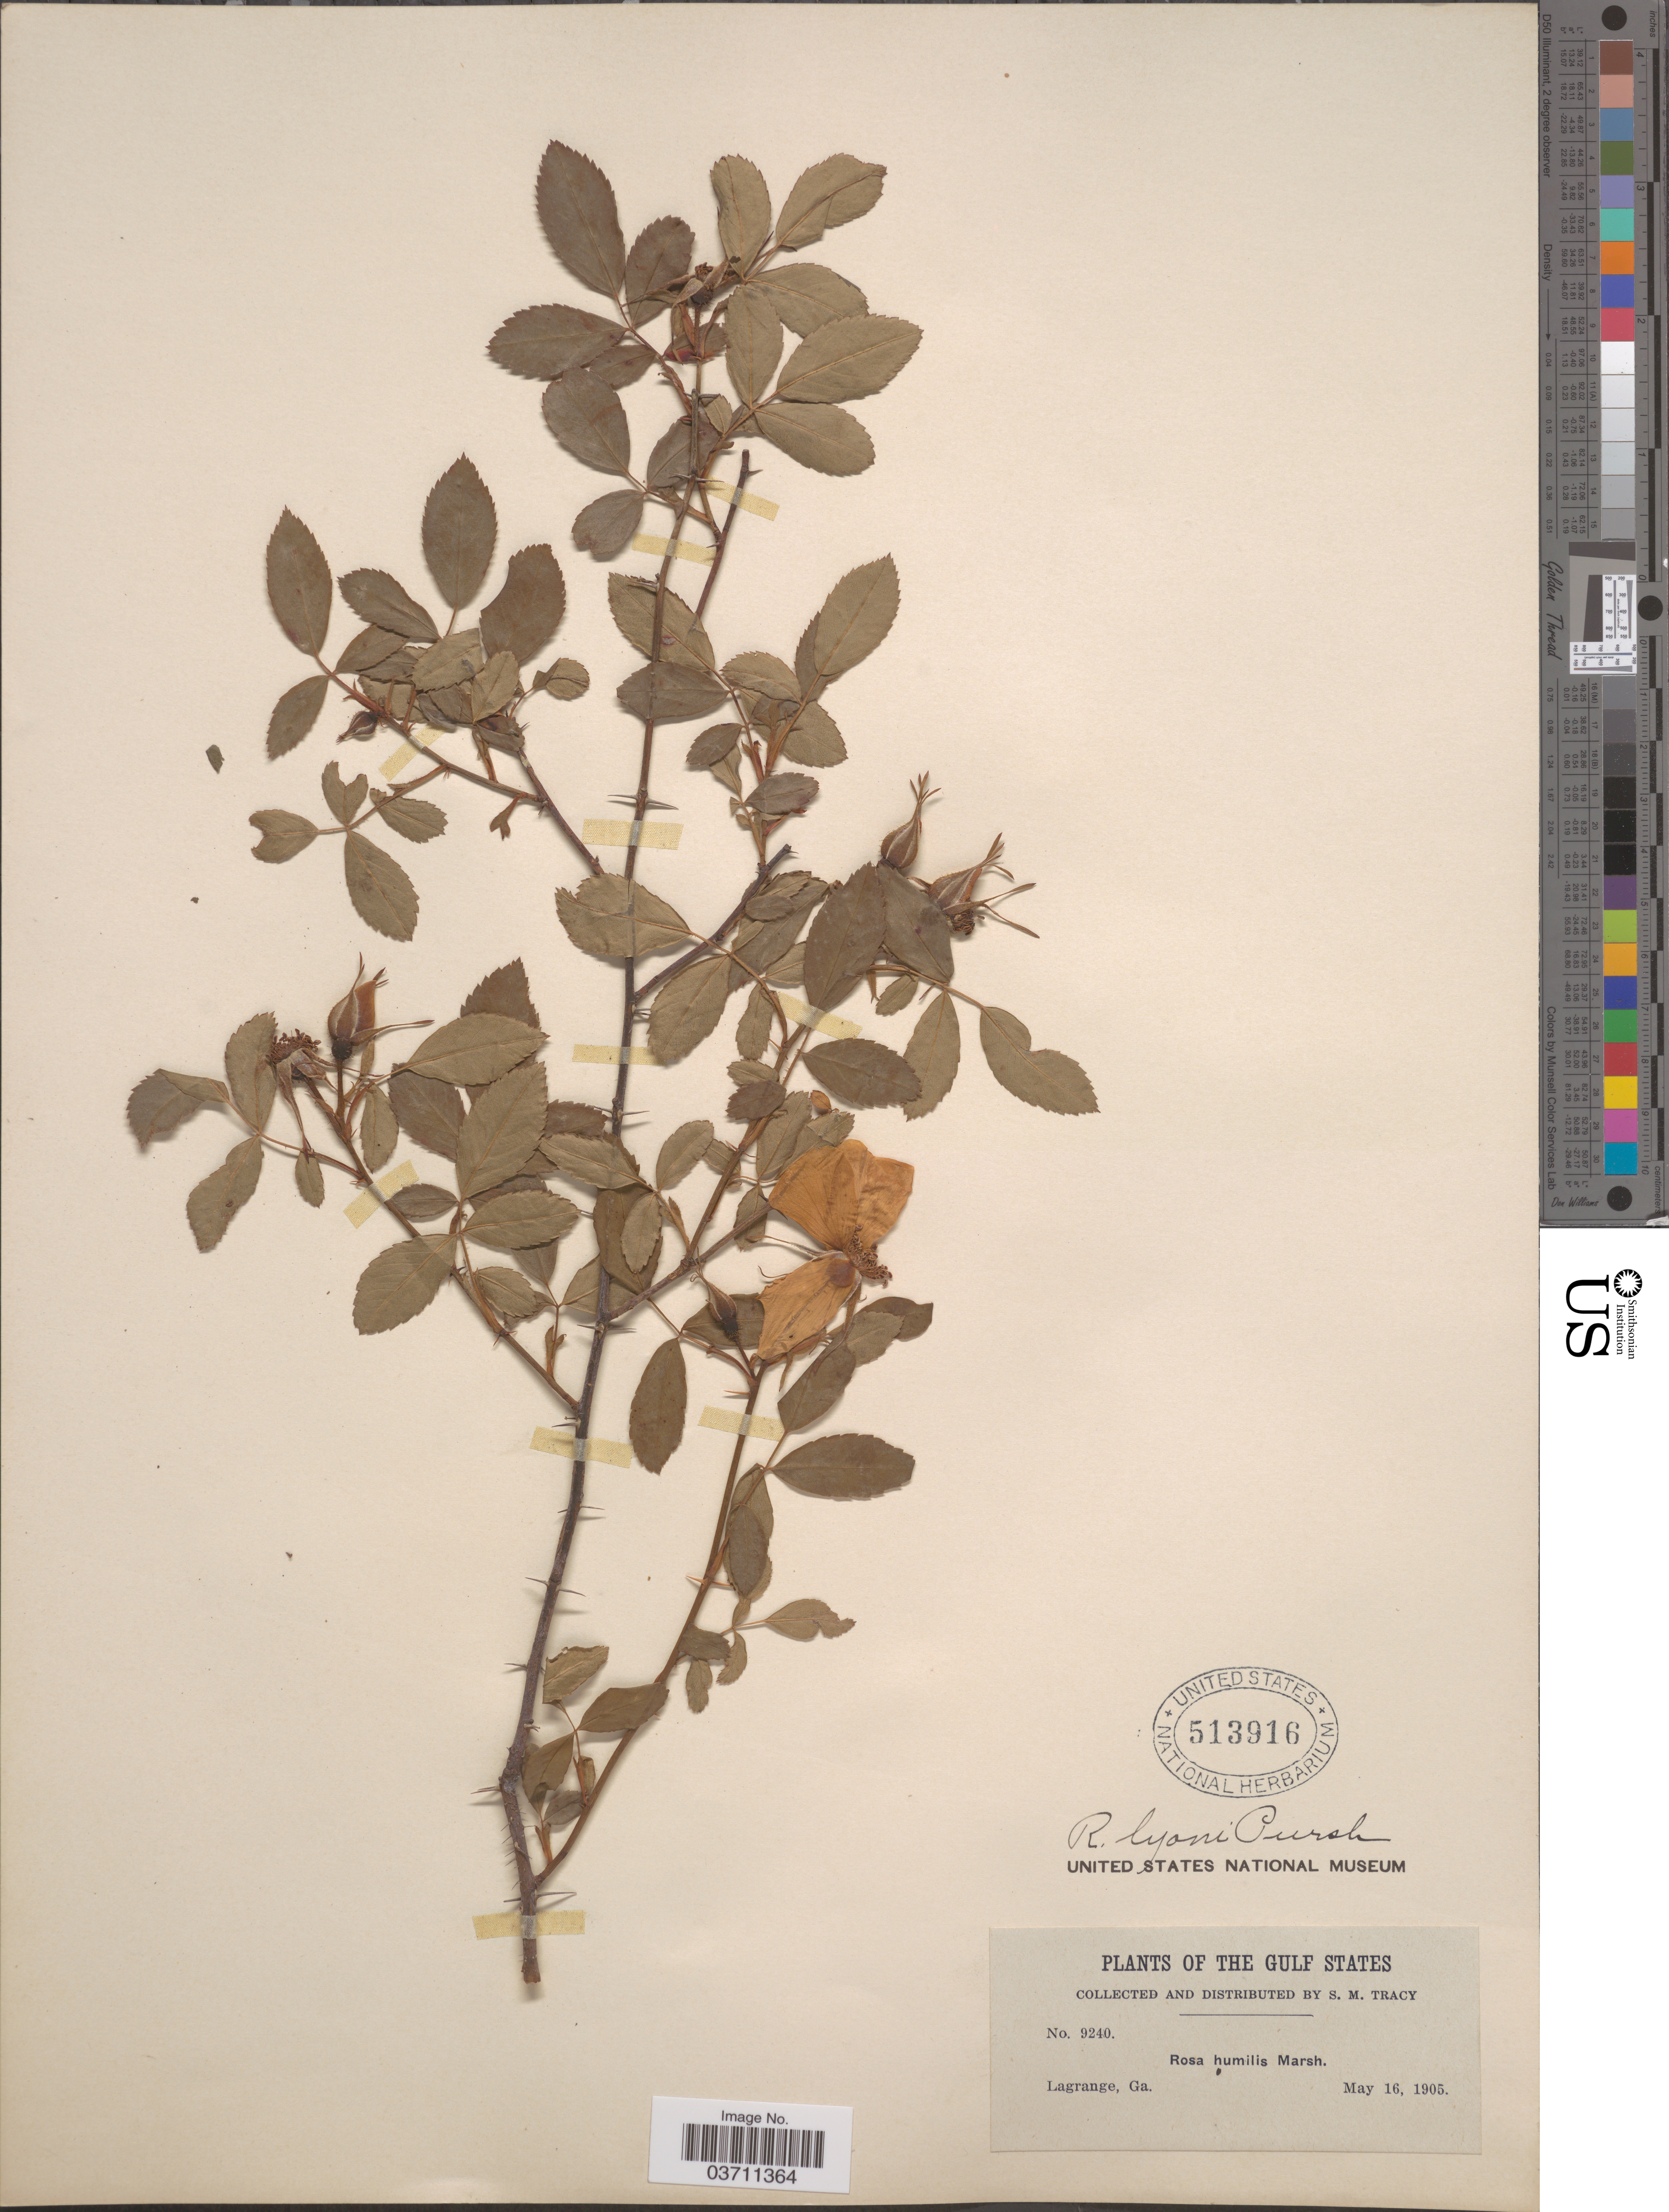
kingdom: Plantae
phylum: Tracheophyta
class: Magnoliopsida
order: Rosales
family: Rosaceae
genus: Rosa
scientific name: Rosa lyoni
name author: Pursh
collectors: S. M. Tracy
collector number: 9240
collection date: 1905-05-16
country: United States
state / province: Georgia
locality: The Gulf States. Lagrange.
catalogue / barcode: US 513916